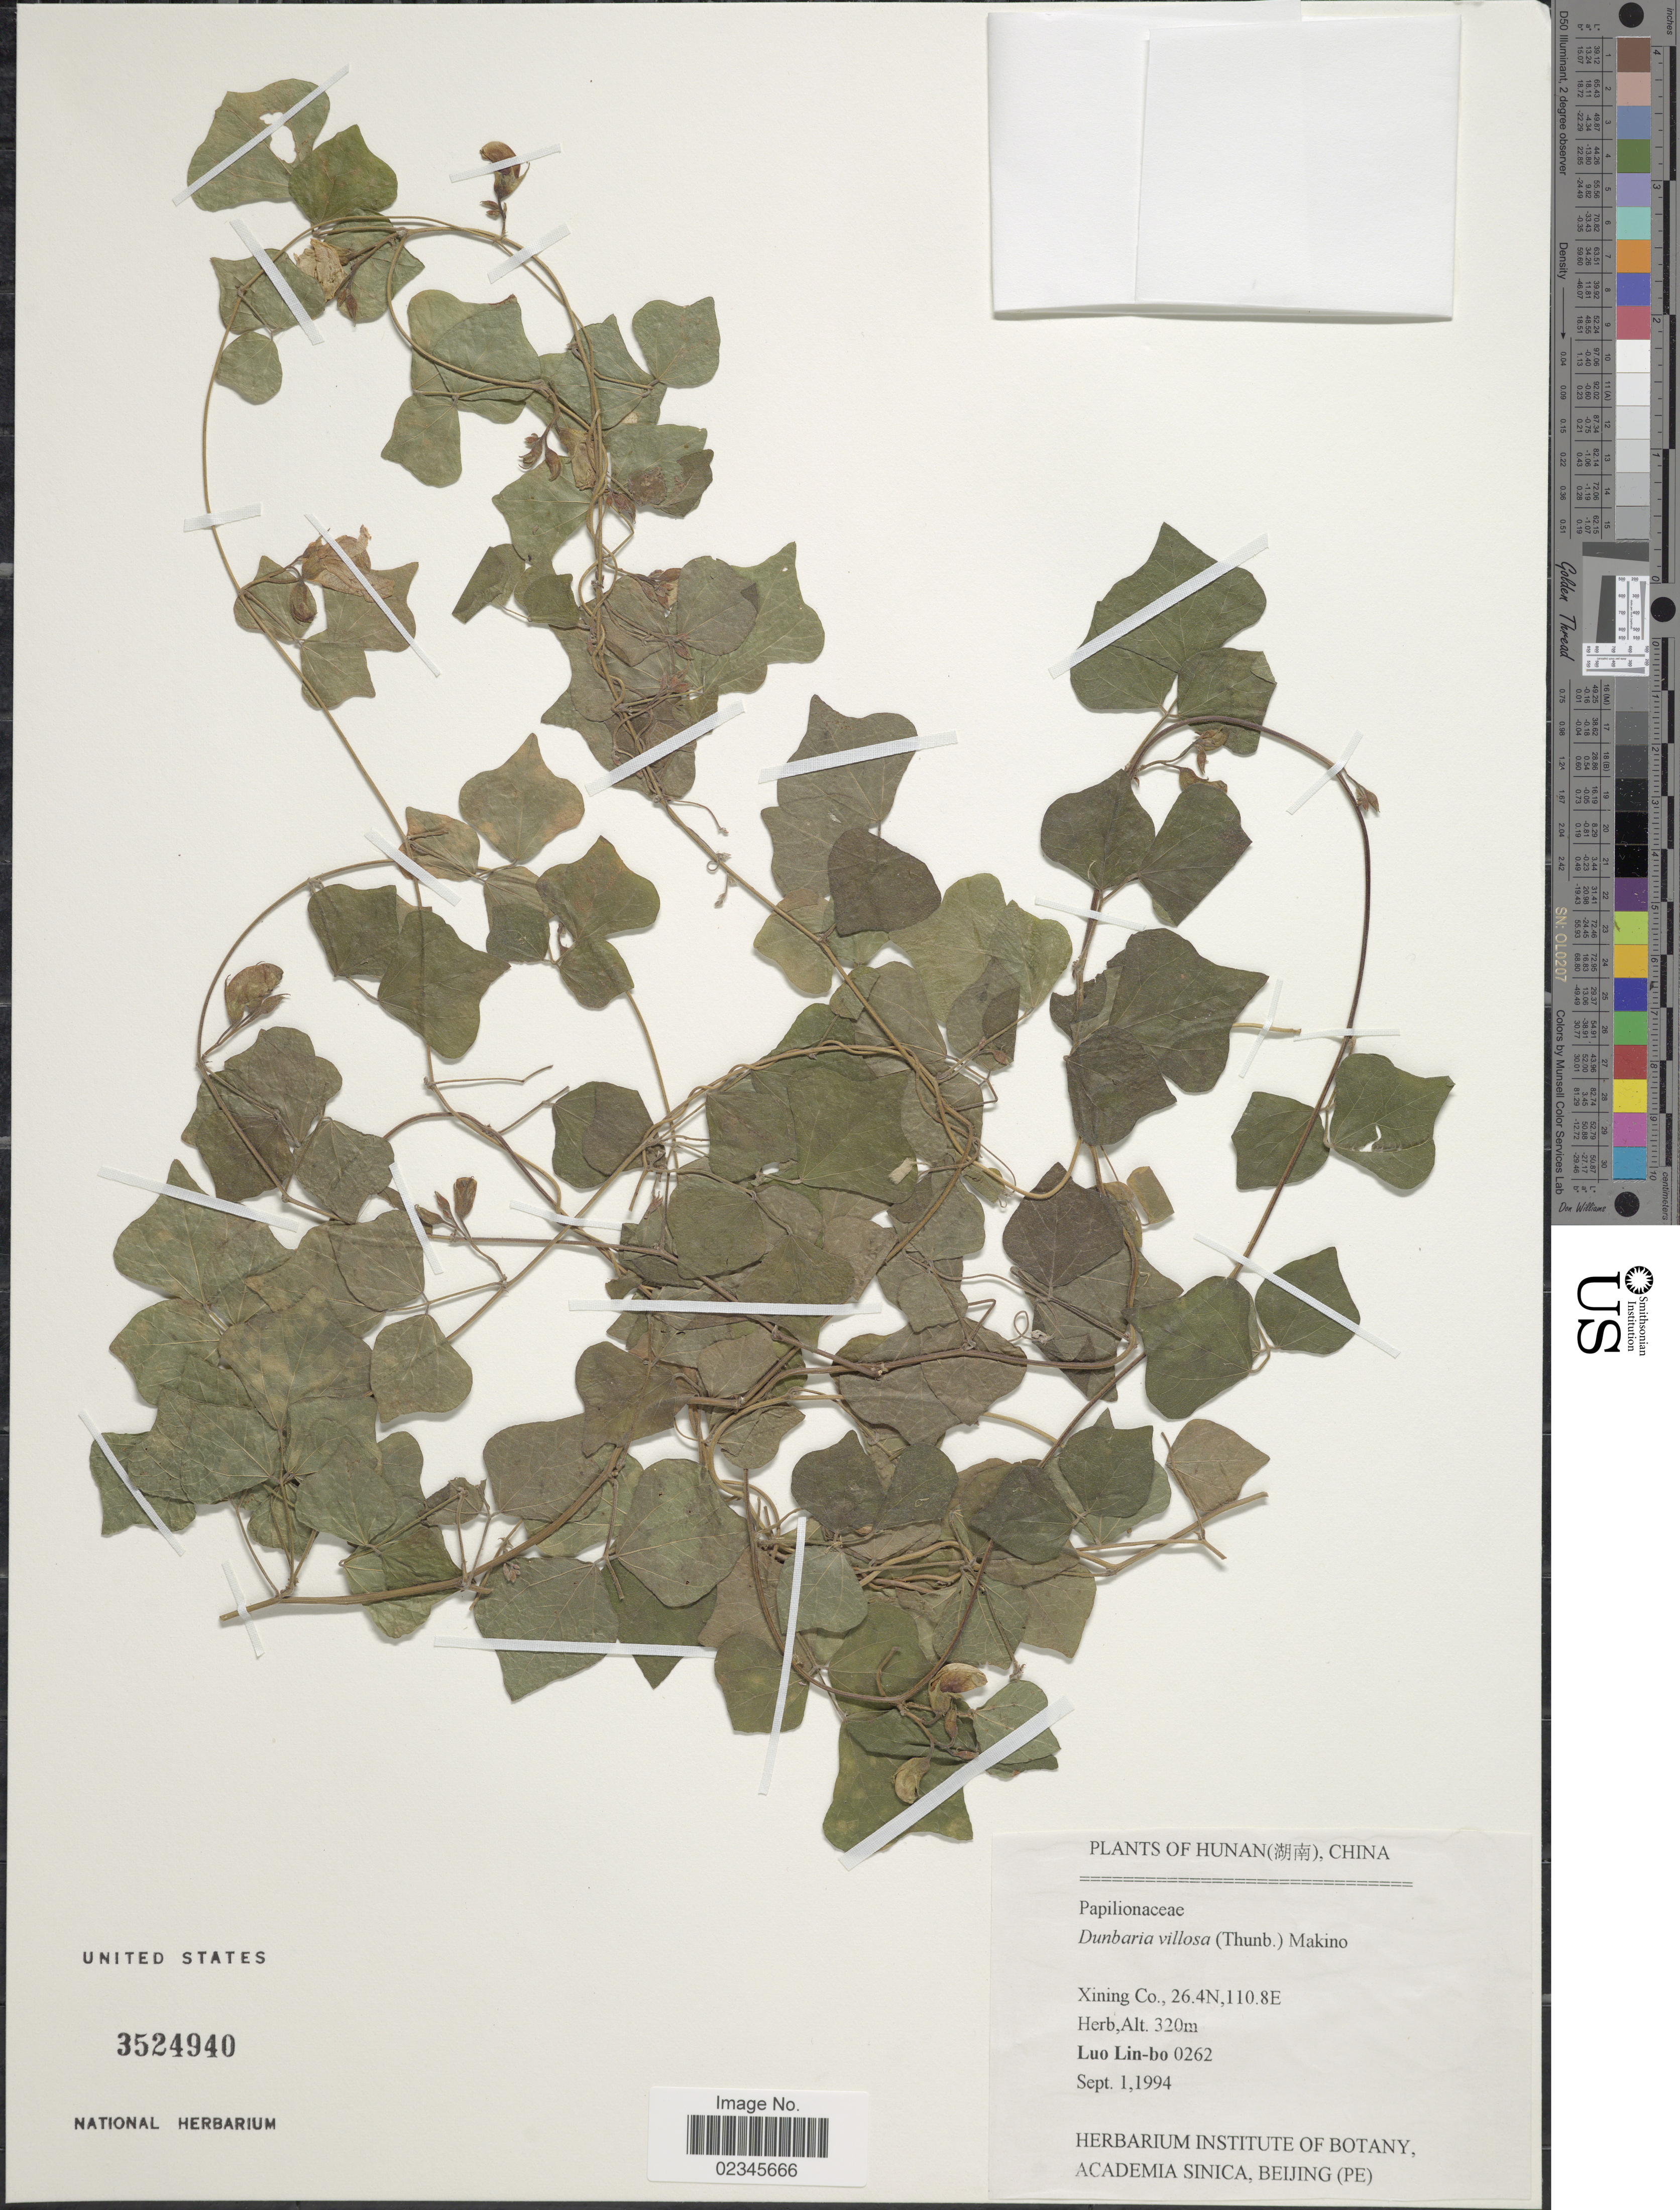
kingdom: Plantae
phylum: Tracheophyta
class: Magnoliopsida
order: Fabales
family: Fabaceae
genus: Dunbaria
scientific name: Dunbaria villosa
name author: (Thunb.) Makino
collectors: L. Lin-bo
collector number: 0262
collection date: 1994-09-01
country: China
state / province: Hunan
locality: Xining Co.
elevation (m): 320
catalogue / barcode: US 3524940